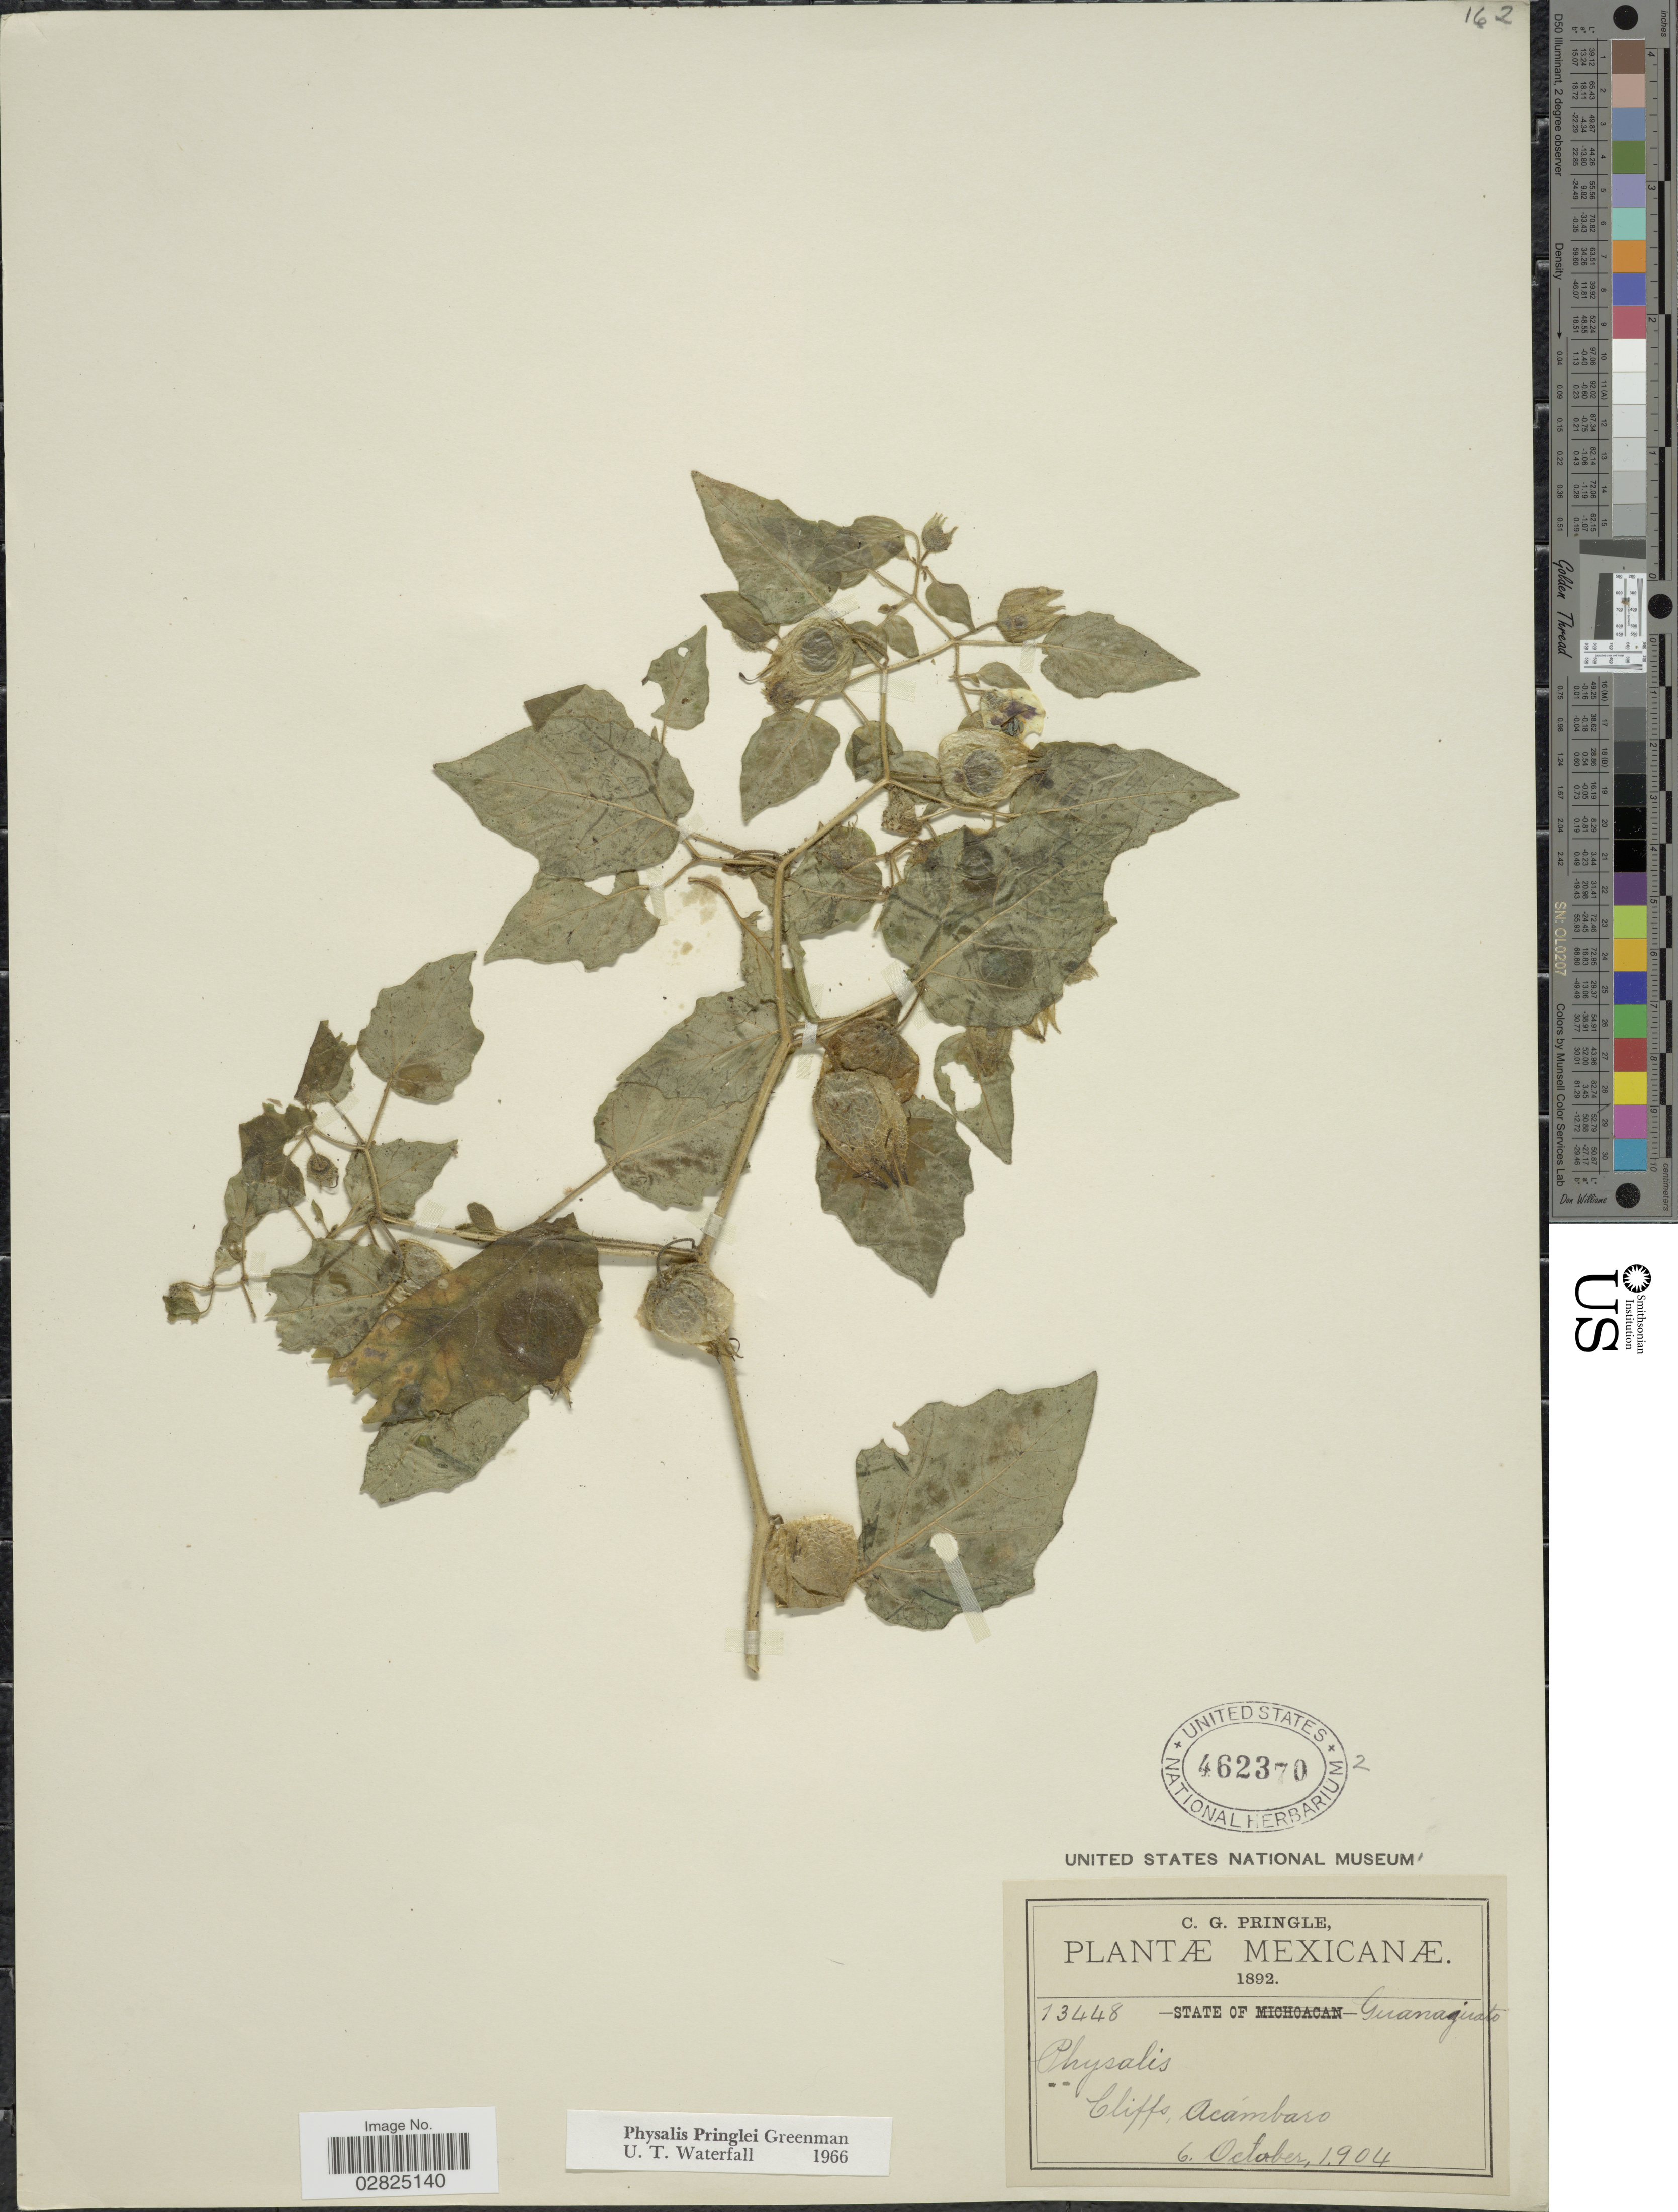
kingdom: Plantae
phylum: Tracheophyta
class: Magnoliopsida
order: Solanales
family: Solanaceae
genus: Physalis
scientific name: Physalis pringlei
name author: Greenm.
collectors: C. G. Pringle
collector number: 13448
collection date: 1904-10-06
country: Mexico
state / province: Guanajuato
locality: Acámbaro.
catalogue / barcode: US 462370